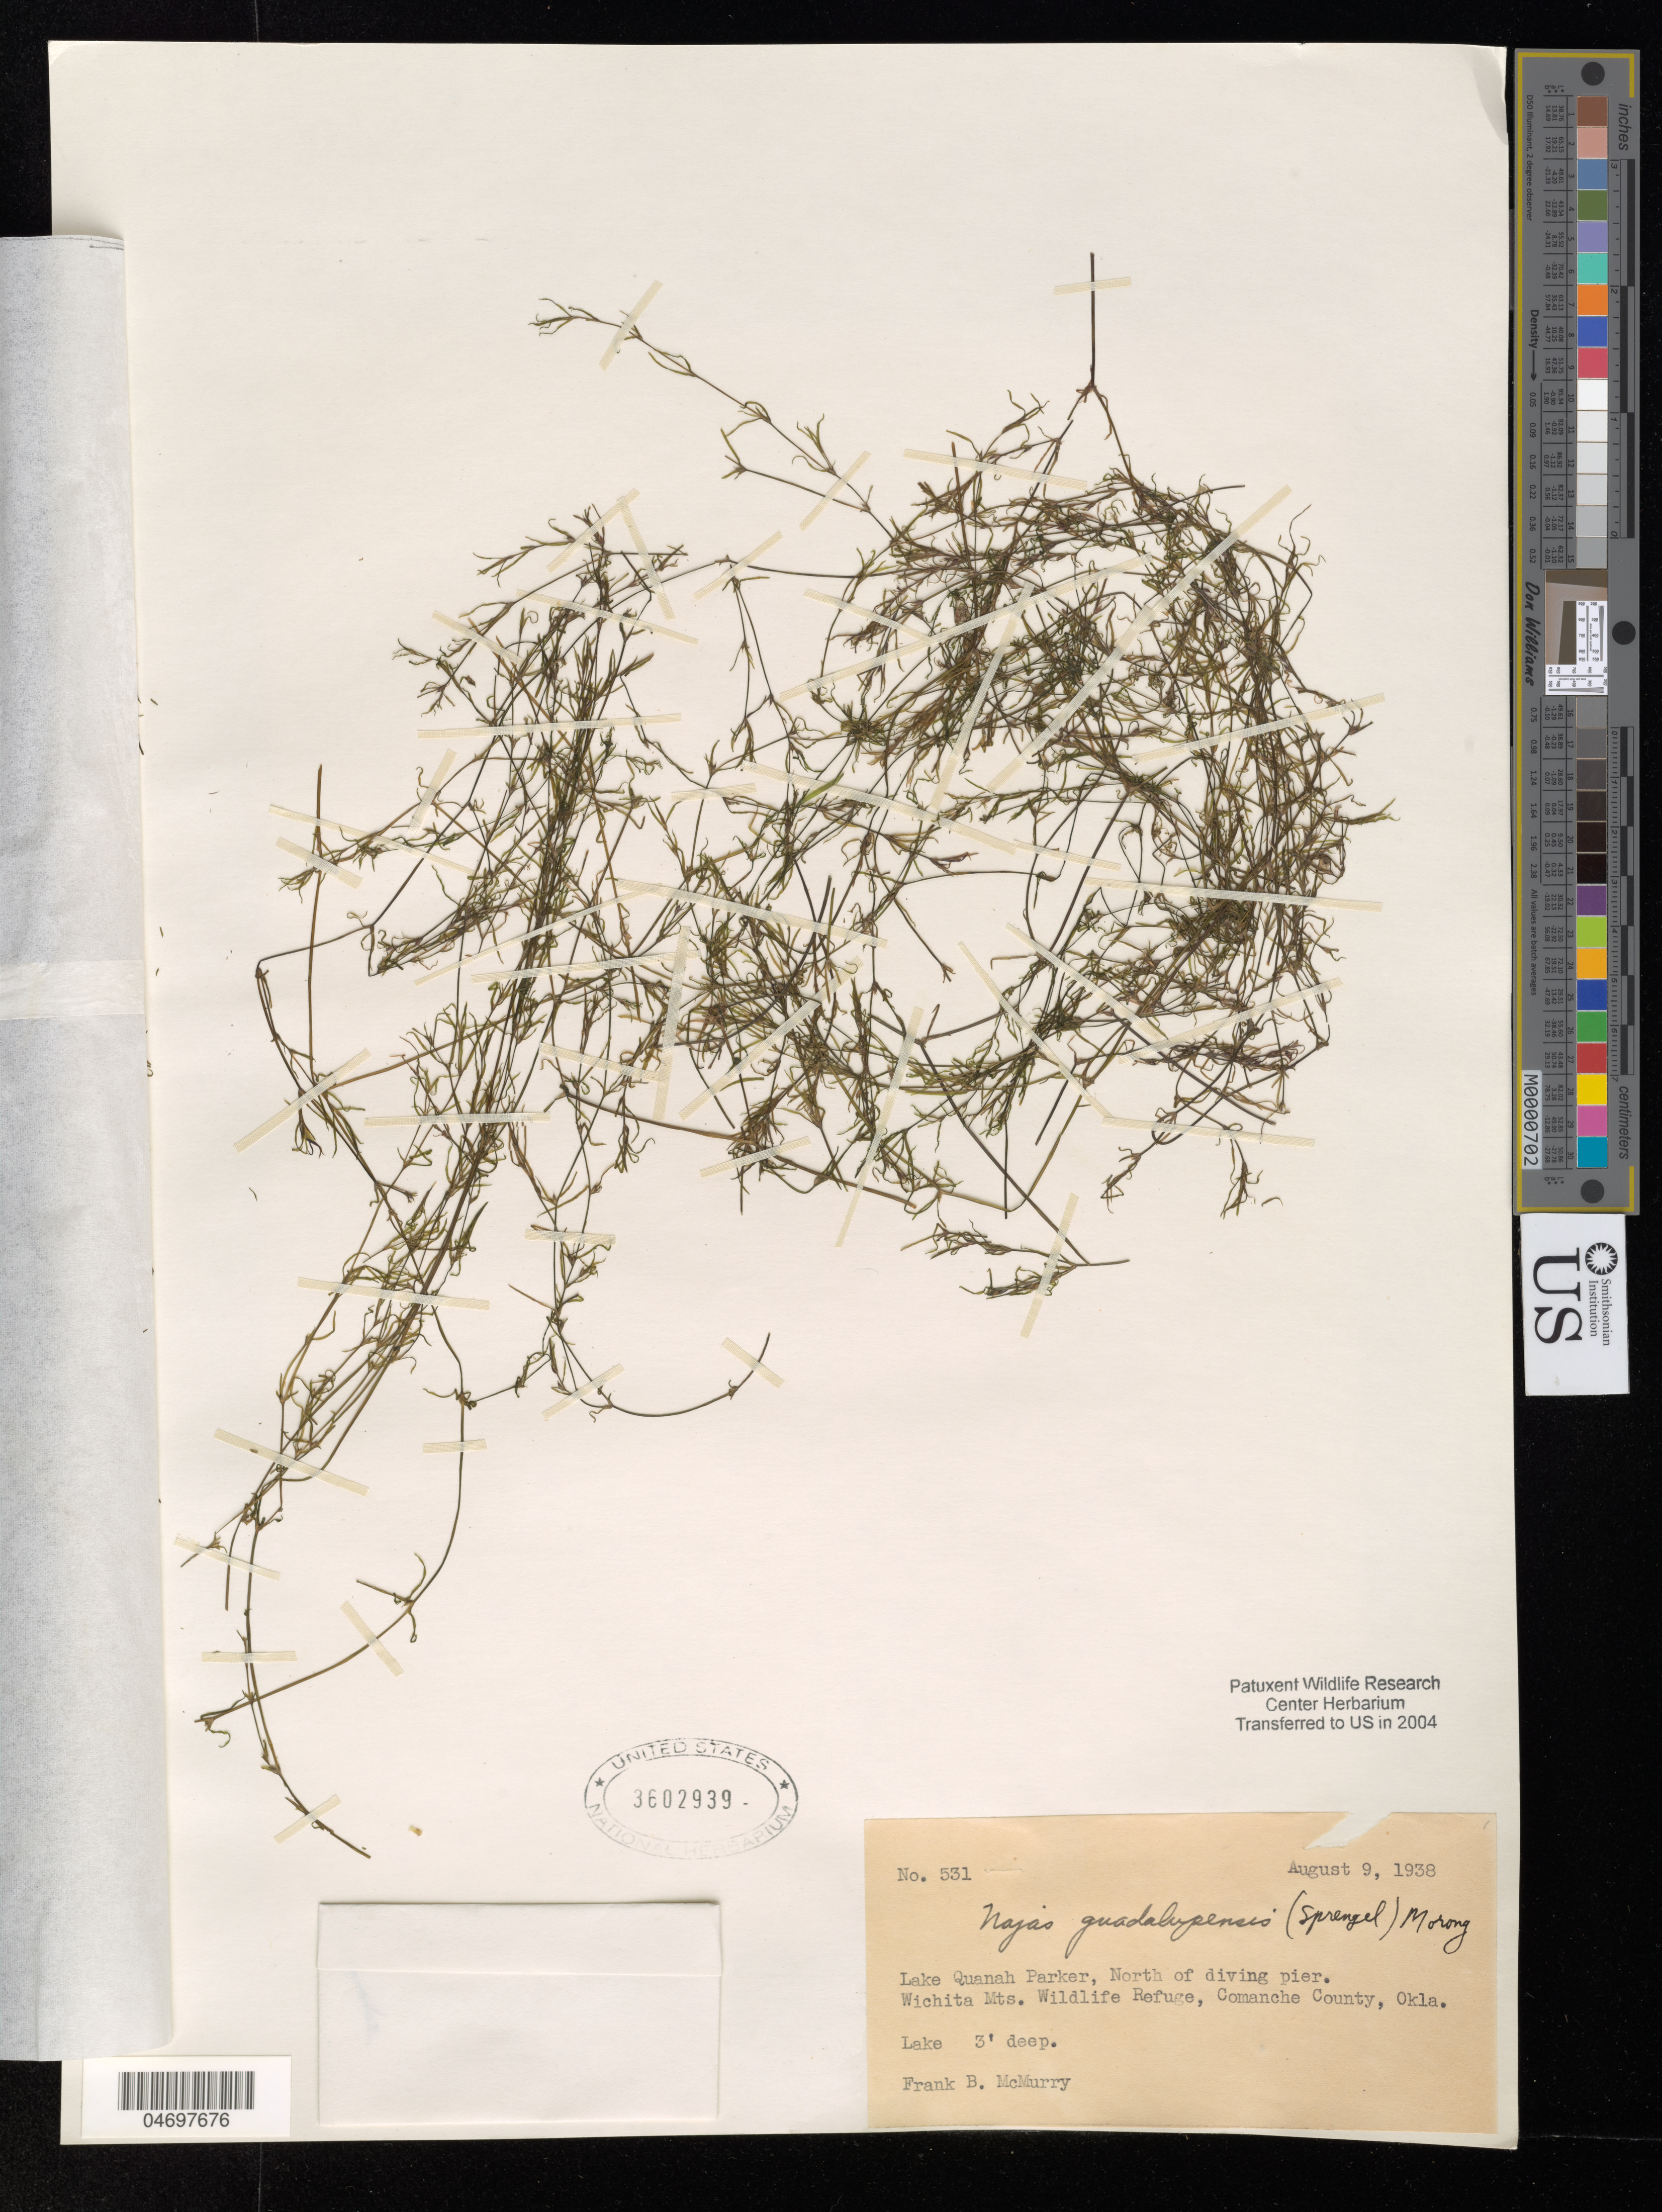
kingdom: Plantae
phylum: Tracheophyta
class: Liliopsida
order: Alismatales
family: Hydrocharitaceae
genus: Najas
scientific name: Najas guadalupensis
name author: (Spreng.) Magnus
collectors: F. B. McMurry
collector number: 531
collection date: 1938-08-09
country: United States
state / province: Oklahoma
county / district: Comanche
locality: Lake Quanah Parker, N of diving pier. Wichita Mts Wildlife Refuge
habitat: Lake, 3 ft deep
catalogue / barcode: US 3602939